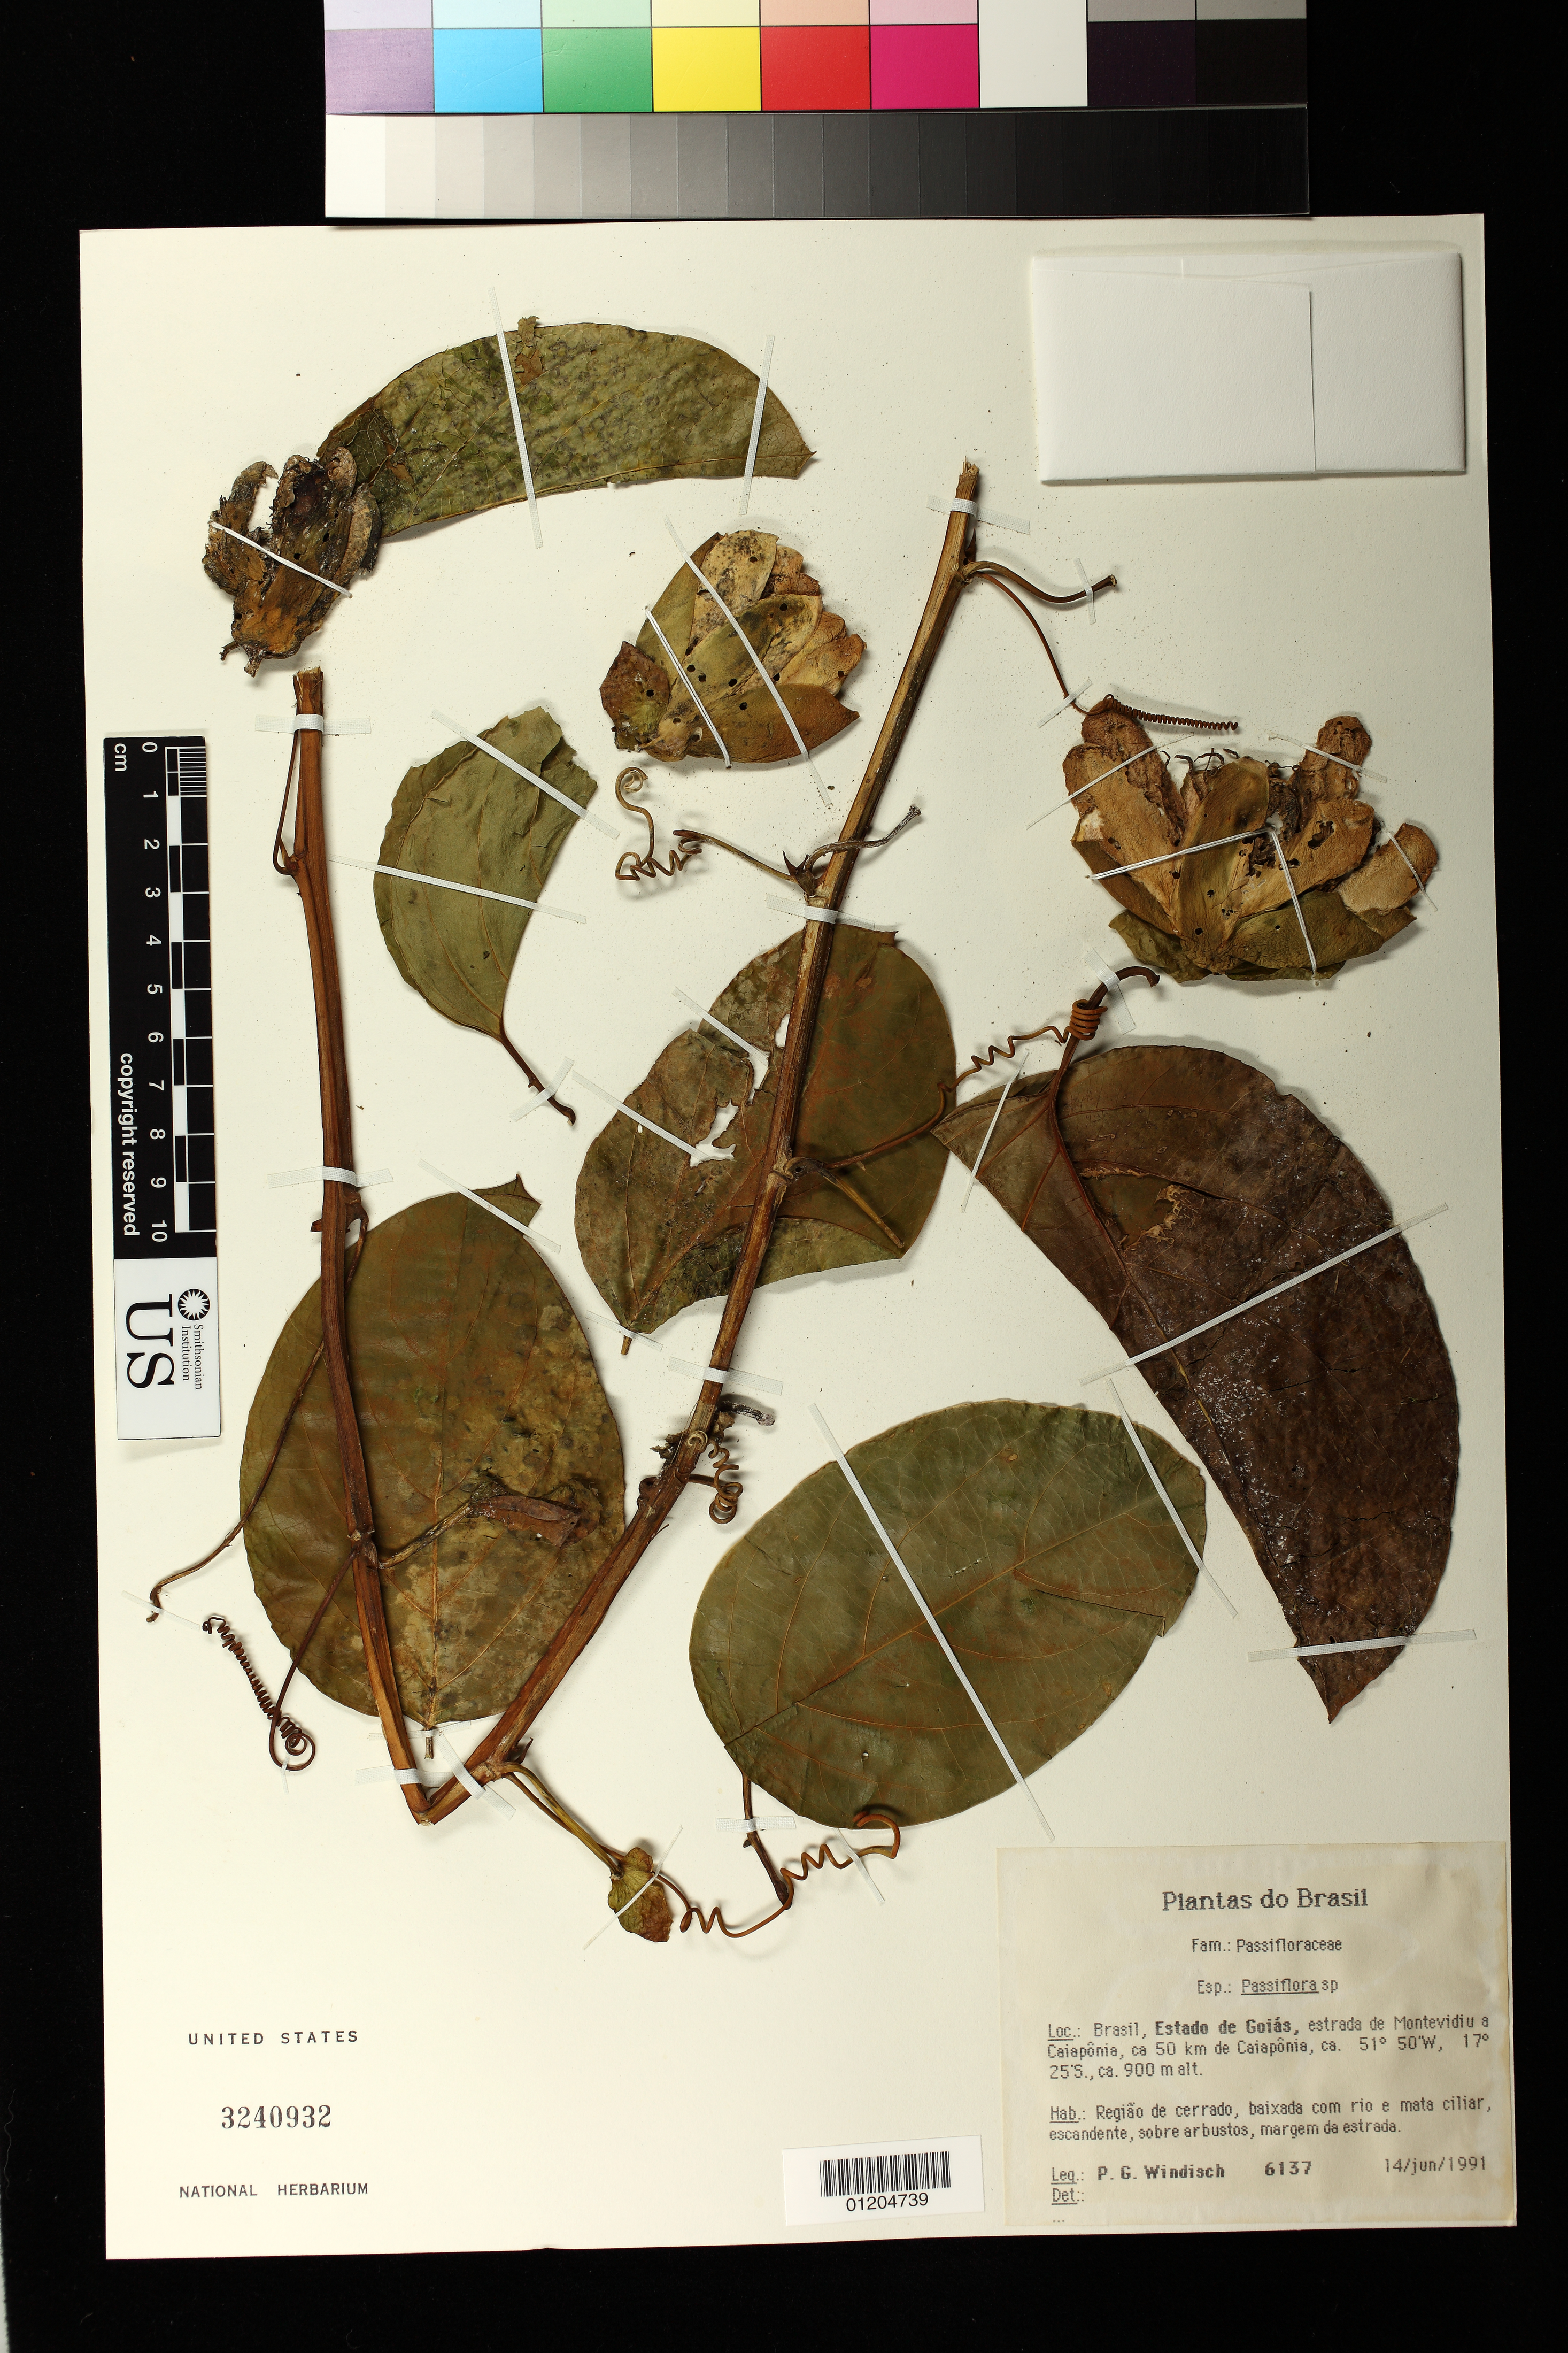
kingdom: Plantae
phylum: Tracheophyta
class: Magnoliopsida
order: Malpighiales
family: Passifloraceae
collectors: P. G. Windisch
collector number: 6137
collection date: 1991-06-04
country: Brazil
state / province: Goias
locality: Estrada de Montevidiu a Caiaponia, ca 50 km de Caiaponia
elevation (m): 900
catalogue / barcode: US 3240932